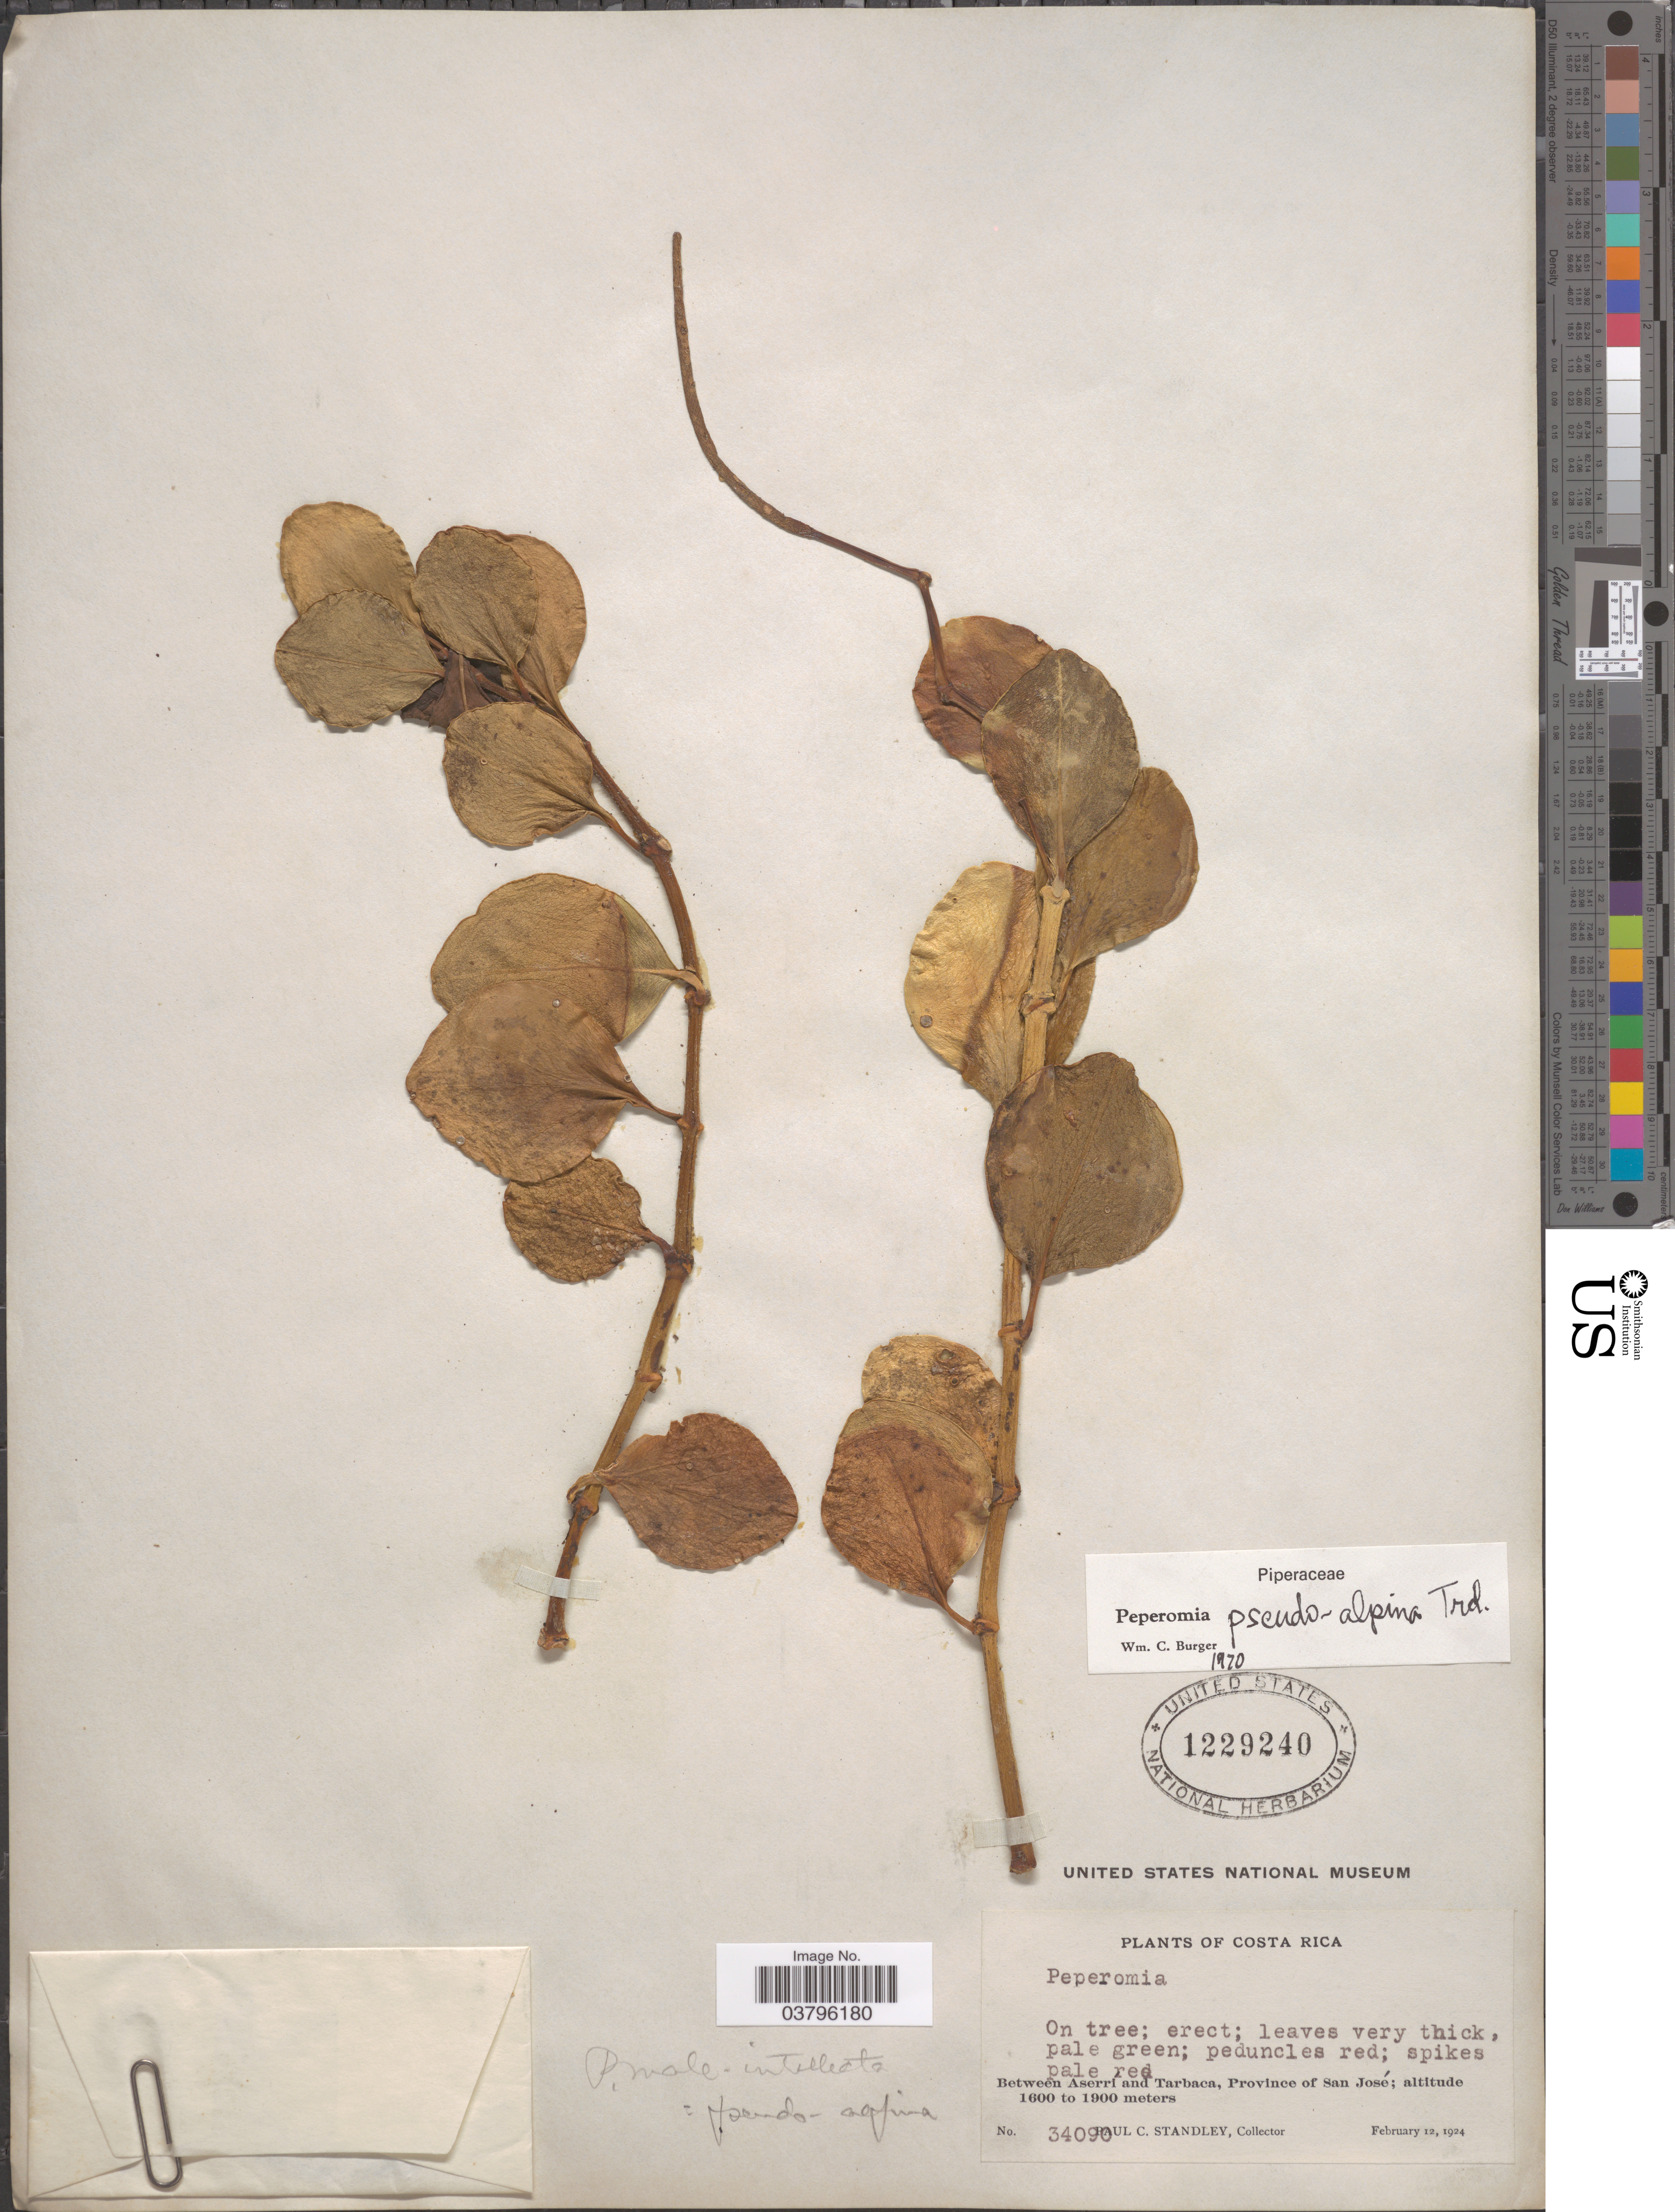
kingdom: Plantae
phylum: Tracheophyta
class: Magnoliopsida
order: Piperales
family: Piperaceae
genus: Peperomia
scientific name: Peperomia pseudoalpina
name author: Trel.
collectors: P. C. Standley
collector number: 34090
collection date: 1924-02-12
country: Costa Rica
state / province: San José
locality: Between Aserrí and Tarbaca.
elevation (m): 1600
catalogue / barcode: US 1229240